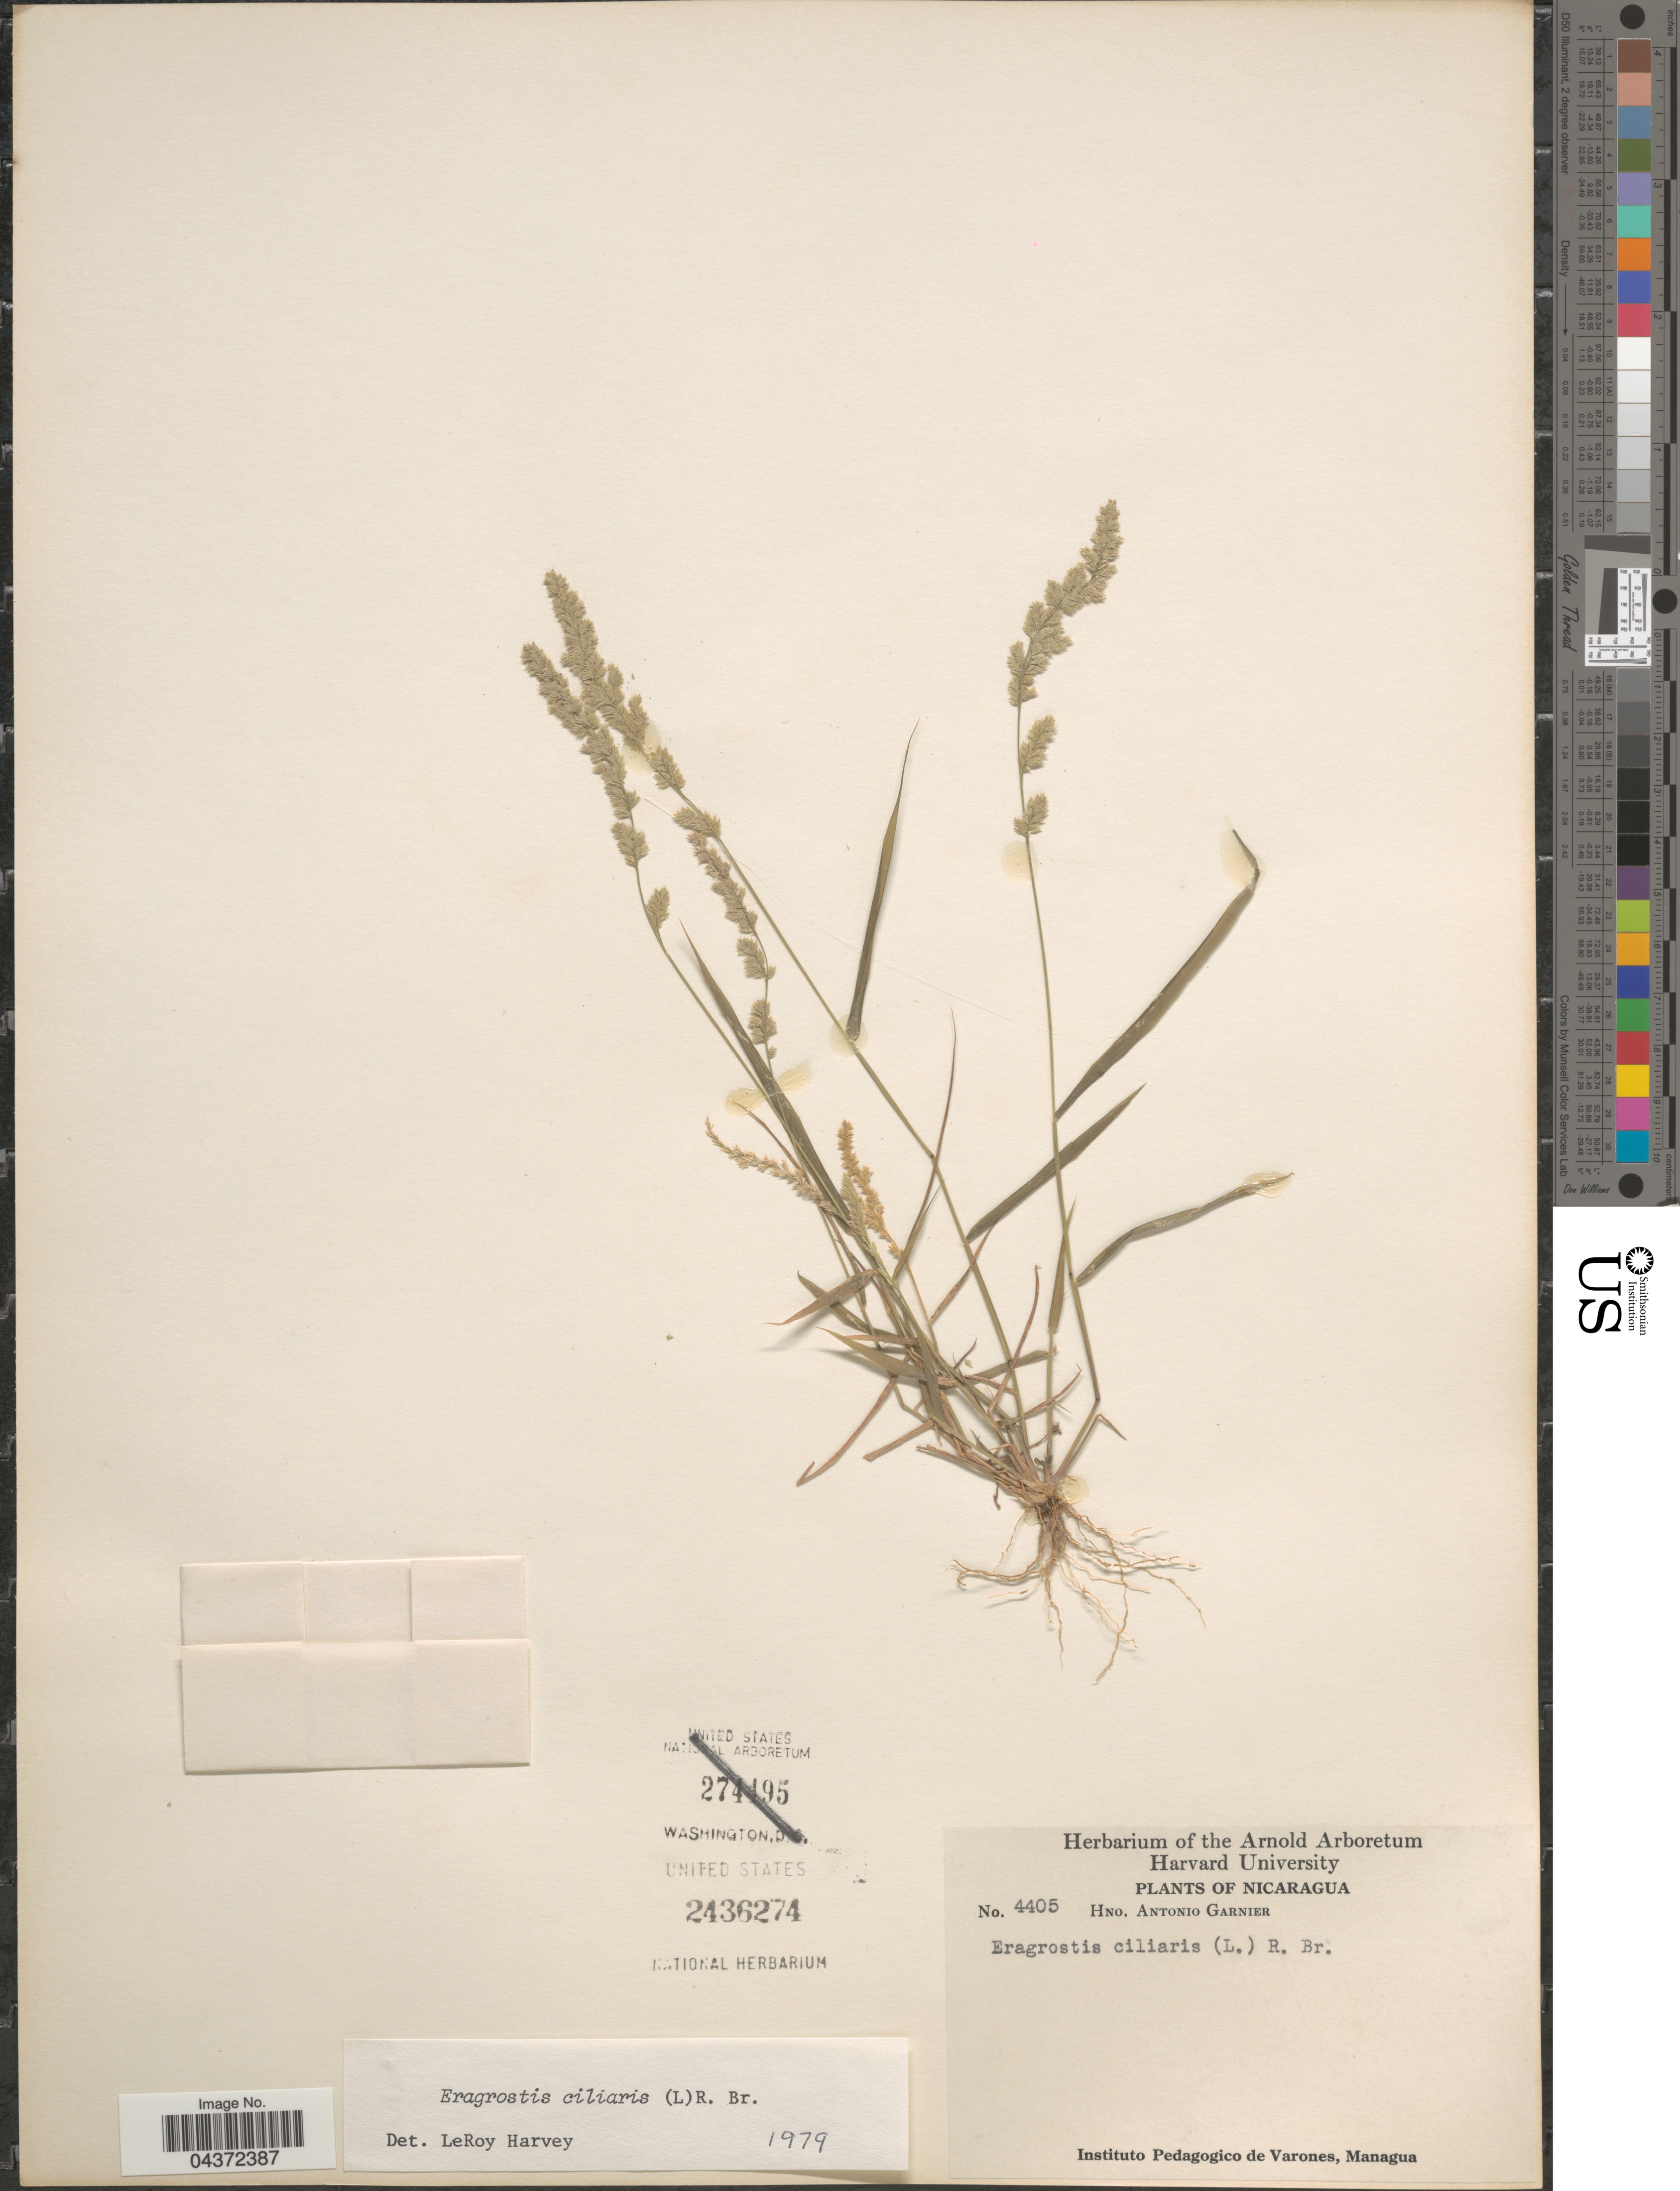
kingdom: Plantae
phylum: Tracheophyta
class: Liliopsida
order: Poales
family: Poaceae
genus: Eragrostis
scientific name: Eragrostis ciliaris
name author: (L.) R. Br.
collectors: Bro. A. Garnier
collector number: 4405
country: Nicaragua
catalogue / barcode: US 2436274